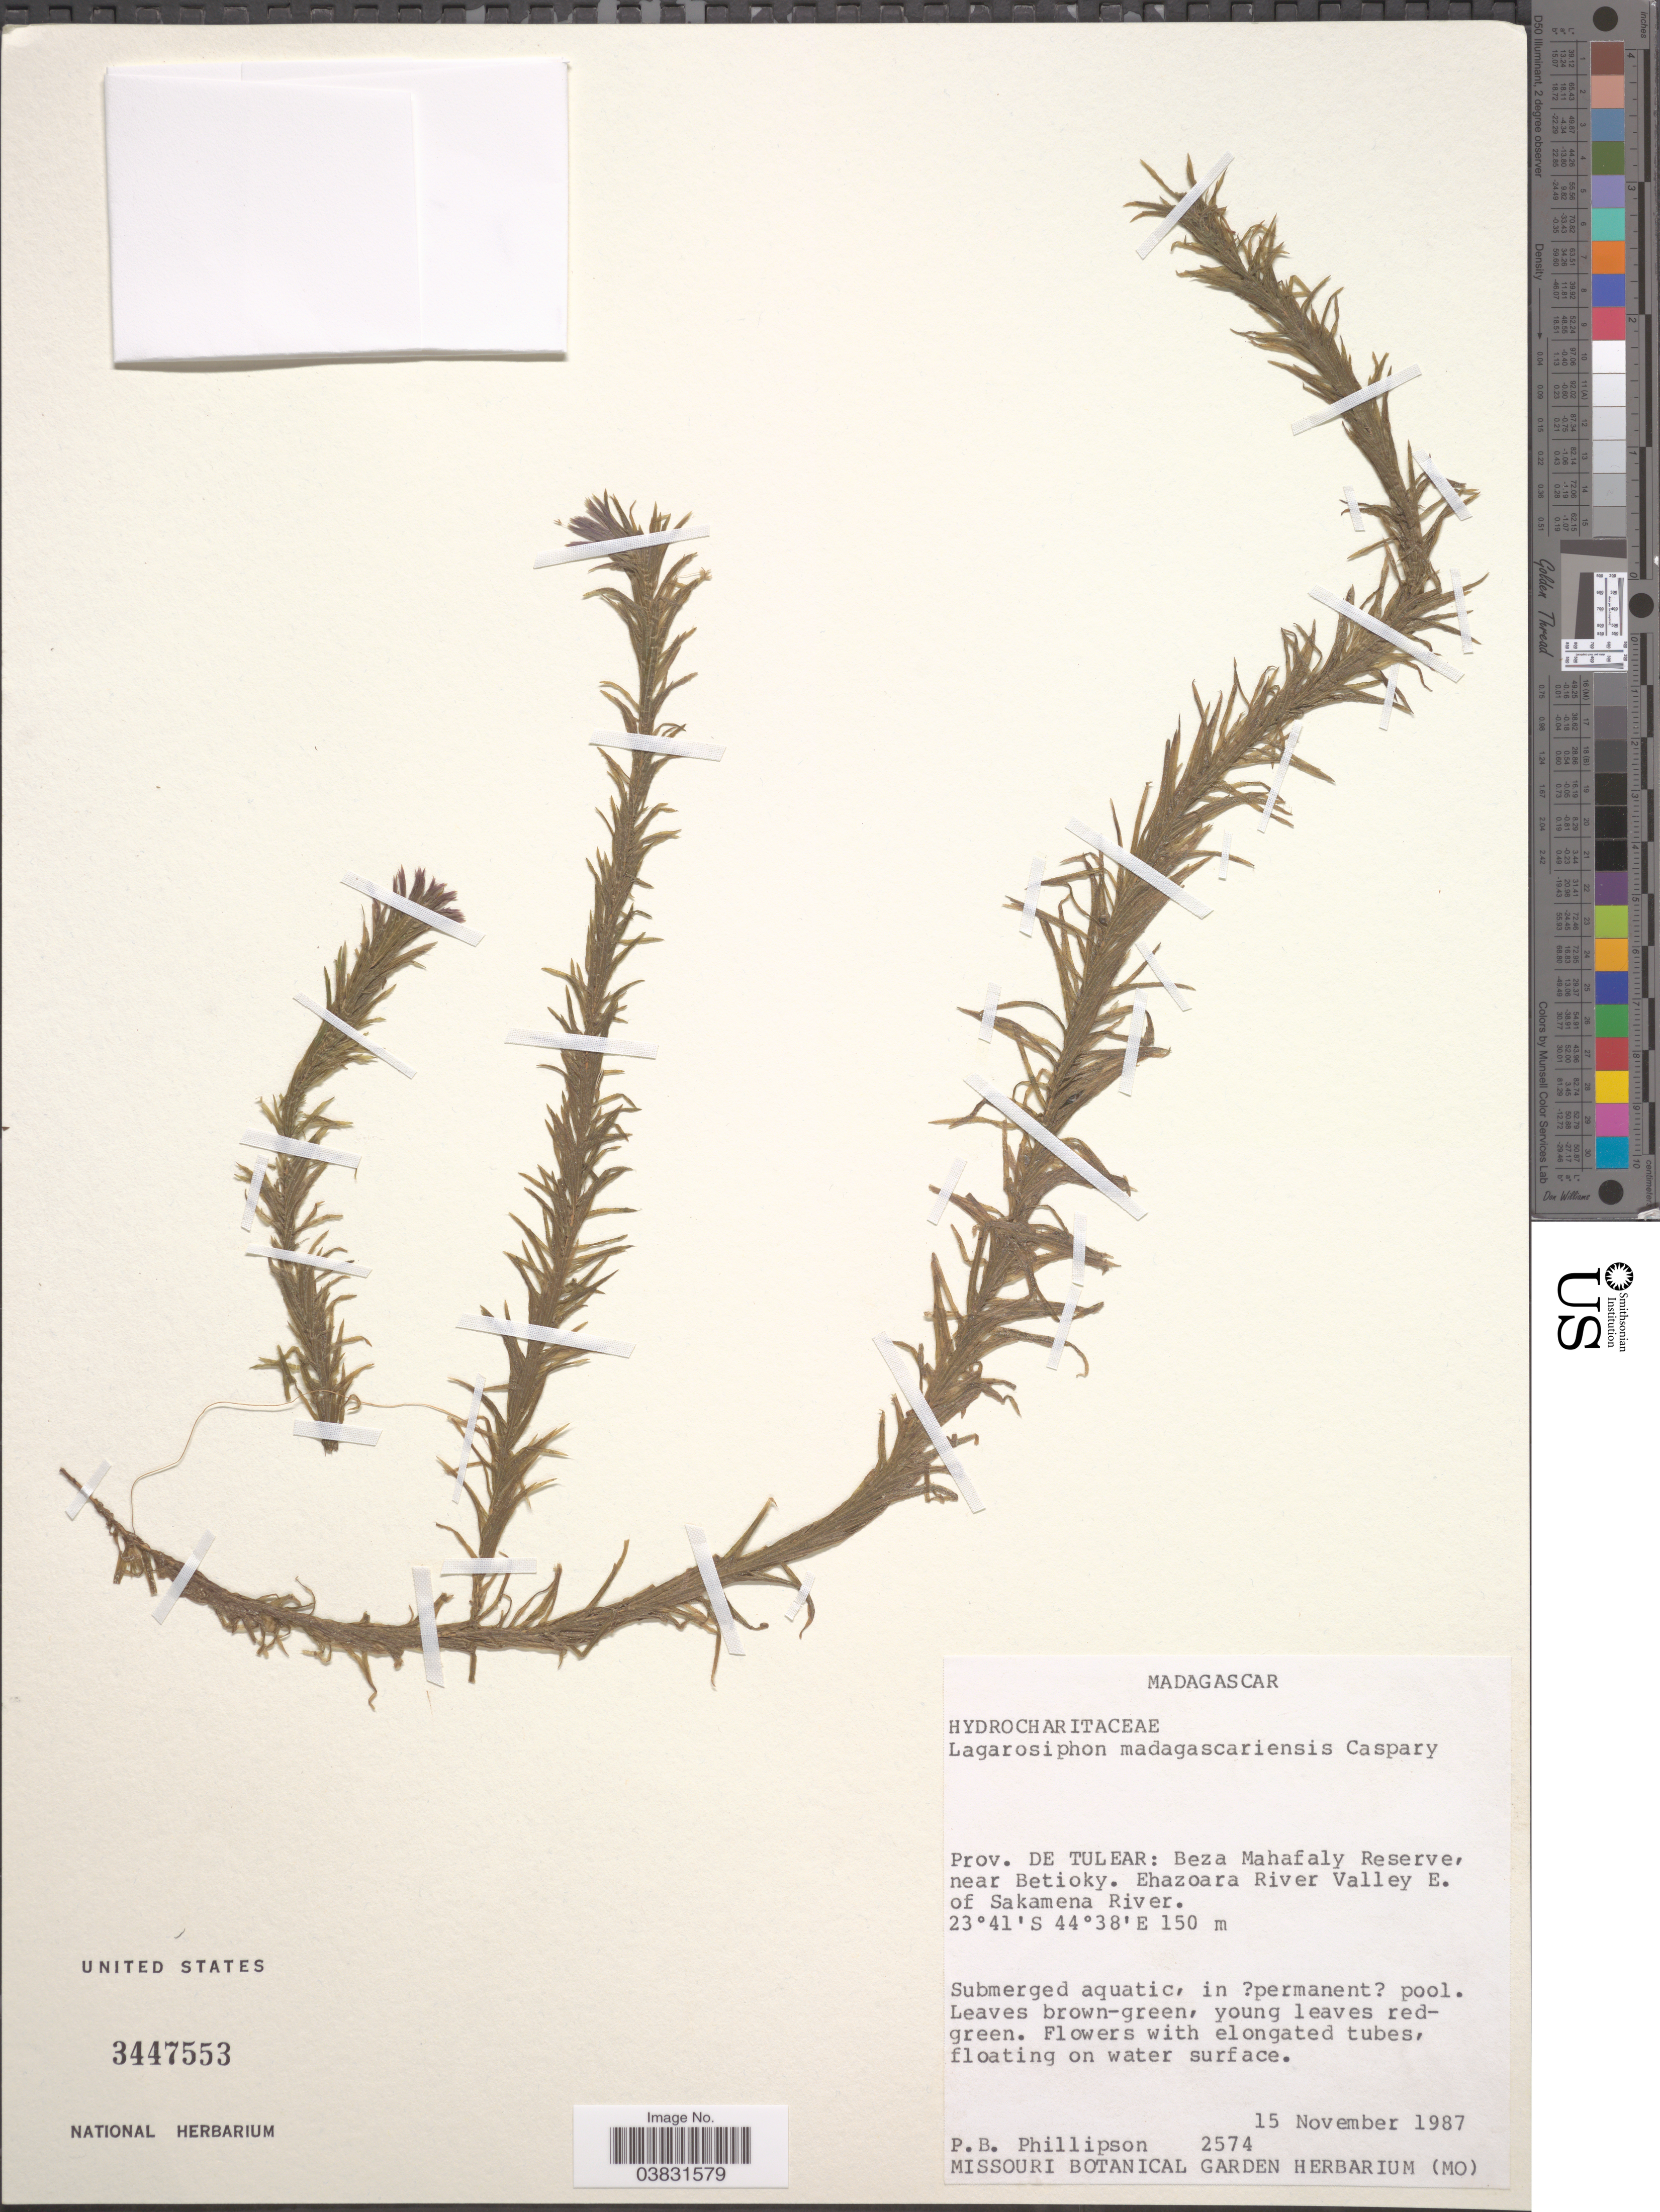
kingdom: Plantae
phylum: Tracheophyta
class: Liliopsida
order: Alismatales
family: Hydrocharitaceae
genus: Lagarosiphon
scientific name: Lagarosiphon madagascariensis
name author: Casp.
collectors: P. B. Phillipson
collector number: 2574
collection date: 1987-11-15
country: Madagascar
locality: Prov. De Tulear: Beza Mahafaly Reserve, near Betioly. Ehazoara River Valley E. of Sakamena River.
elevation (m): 150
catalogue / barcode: US 3447553